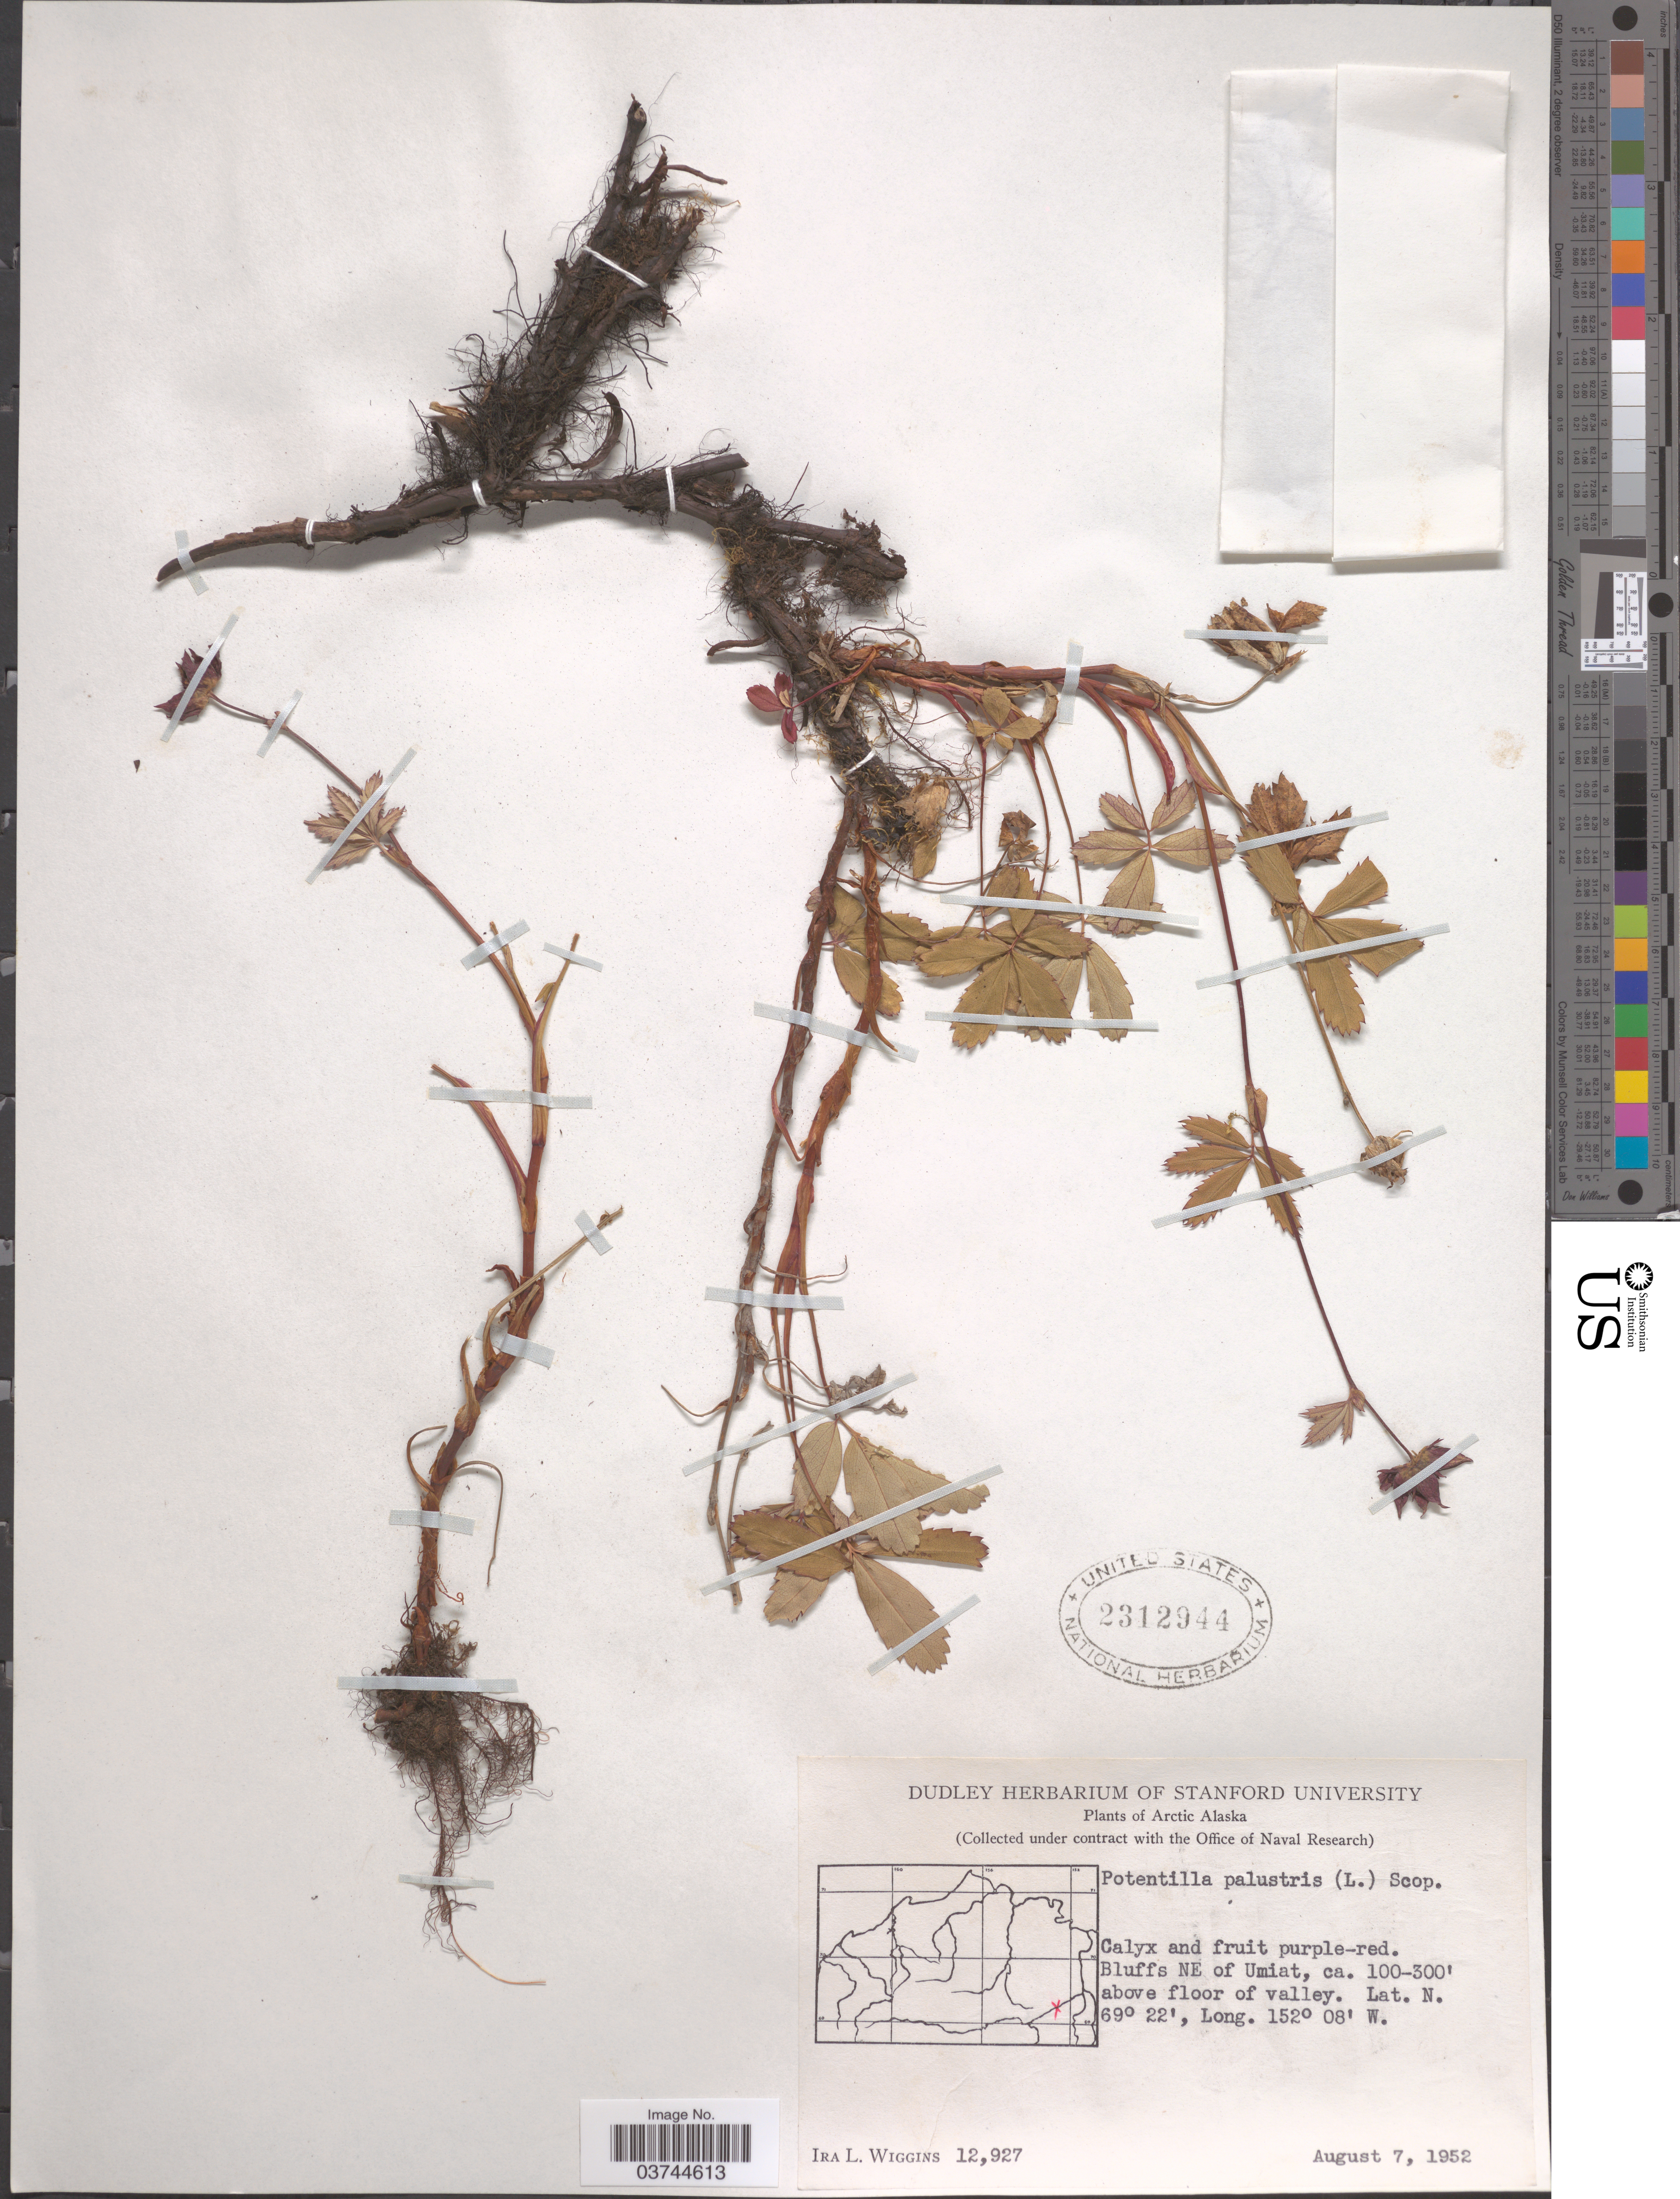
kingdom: Plantae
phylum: Tracheophyta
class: Magnoliopsida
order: Rosales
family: Rosaceae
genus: Comarum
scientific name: Comarum palustre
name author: L.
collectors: I. L. Wiggins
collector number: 12927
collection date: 1952-08-07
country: United States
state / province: Alaska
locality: Arctic Alaska. Bluffs NE of Umiat. Above floor of valley.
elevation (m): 30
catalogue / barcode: US 2312944